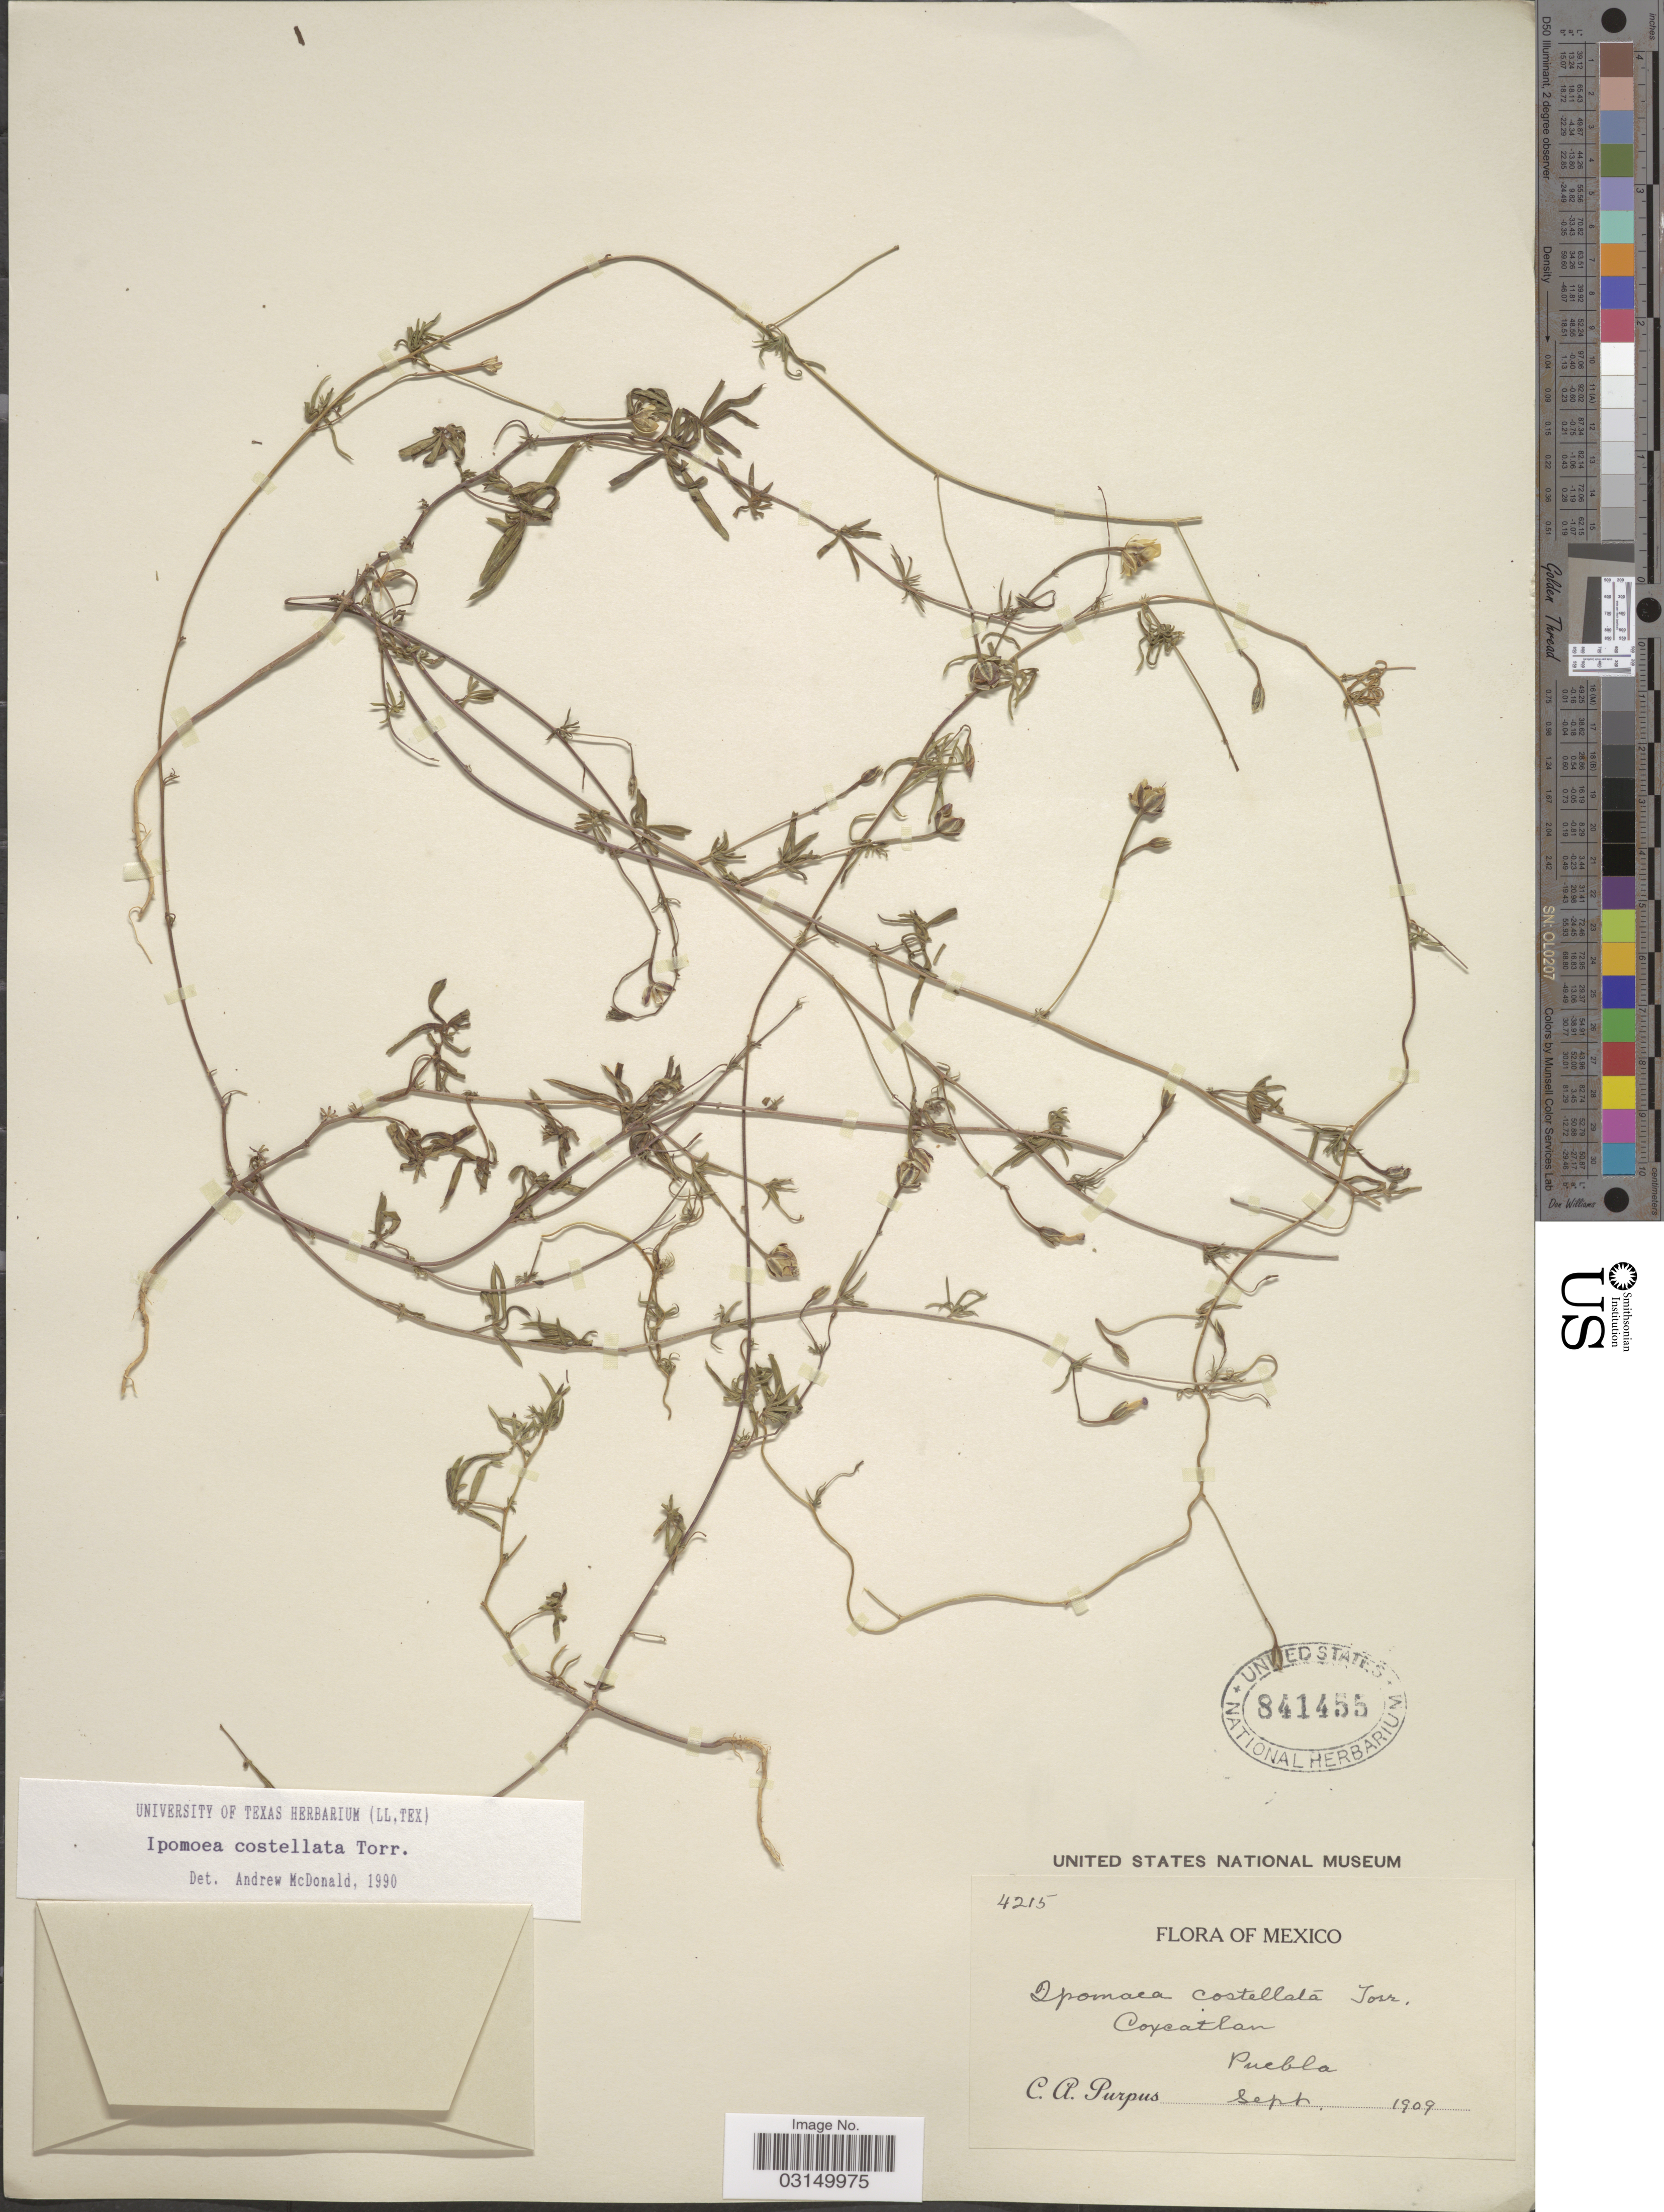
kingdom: Plantae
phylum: Tracheophyta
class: Magnoliopsida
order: Solanales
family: Convolvulaceae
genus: Ipomoea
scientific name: Ipomoea costellata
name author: Torr.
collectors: C. A. Purpus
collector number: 4215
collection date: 1909-09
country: Mexico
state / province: Puebla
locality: Coxcatlan.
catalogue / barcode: US 841455